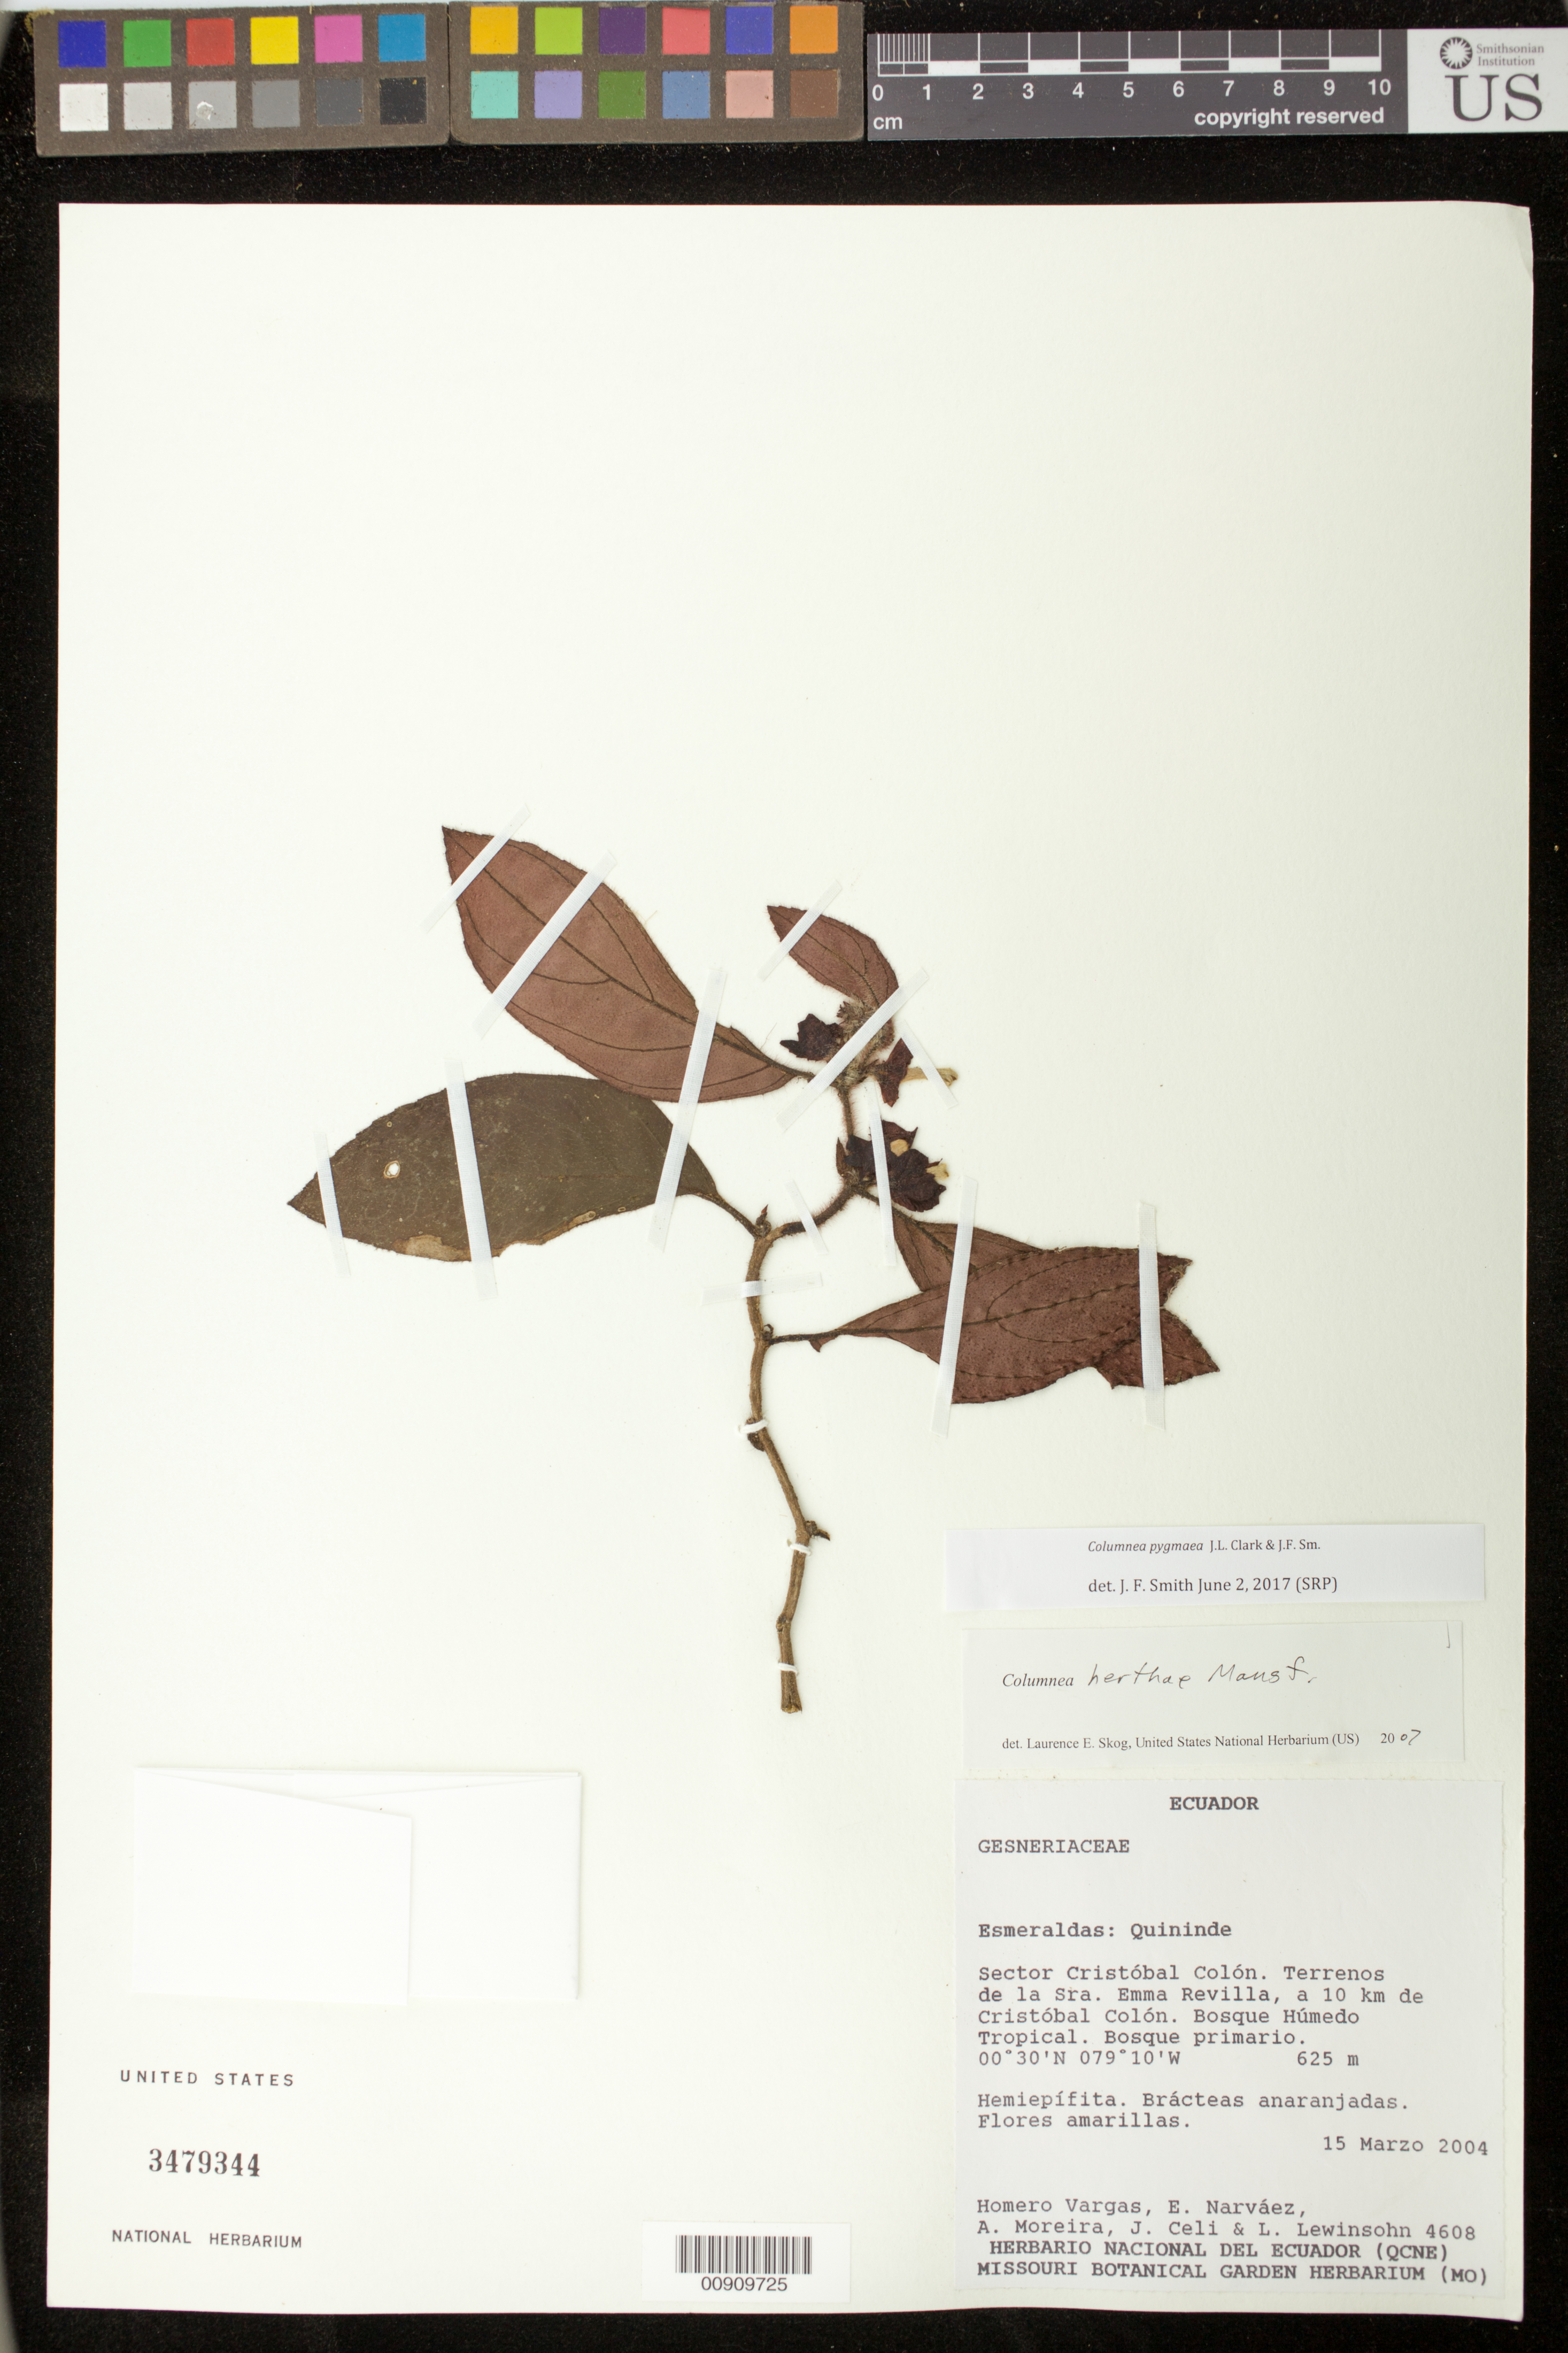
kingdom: Plantae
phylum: Tracheophyta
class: Magnoliopsida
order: Lamiales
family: Gesneriaceae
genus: Columnea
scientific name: Columnea pygmaea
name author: J.L. Clark & J.F. Sm.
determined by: Smith, J. F.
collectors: H. Vargas, E. Narváez, A. Moreira, J. Celi & L. Lewinsohn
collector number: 4608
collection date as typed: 15 Mar 2004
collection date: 2004-03-15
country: Ecuador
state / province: Esmeraldas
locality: Esmeraldas: Quininde. Sector Cristóbal Colón. Terrenos de la Sra. Emma Revilla, a 10 km de Cristóbal Colón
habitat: Bosque húmedo tropical. Bosque primario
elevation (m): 625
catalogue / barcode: US 3479344